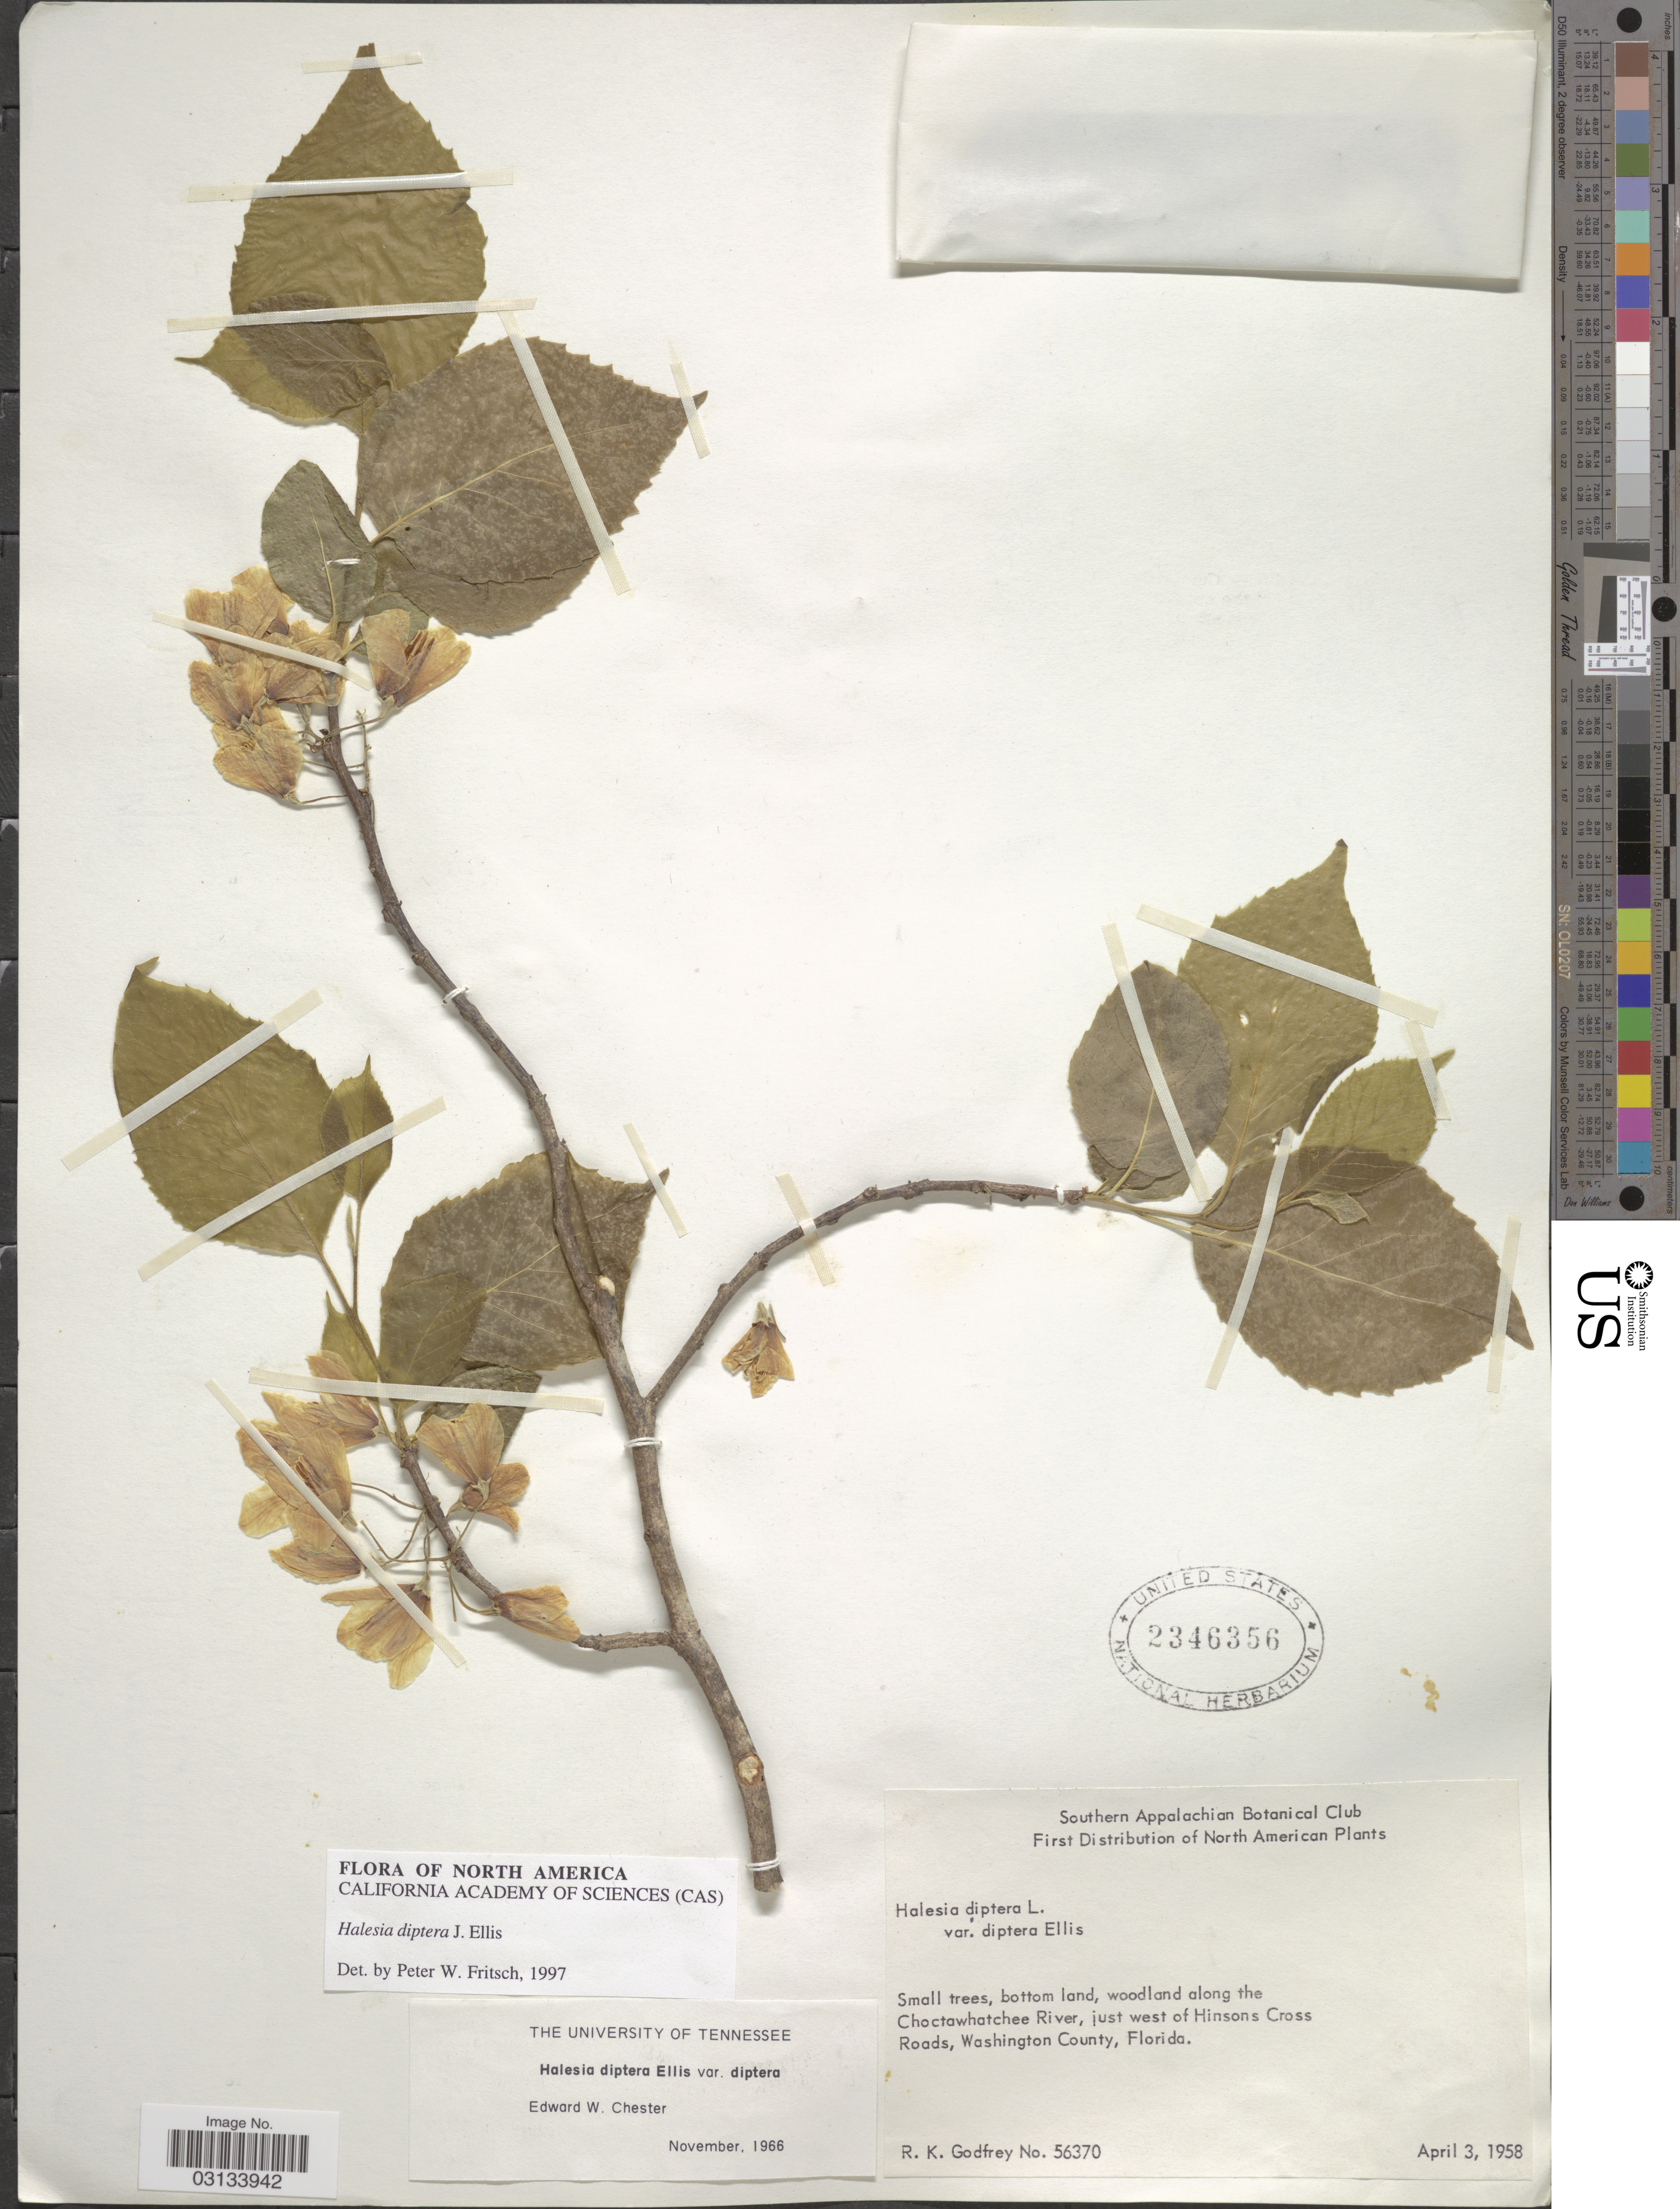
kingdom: Plantae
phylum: Tracheophyta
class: Magnoliopsida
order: Ericales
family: Styracaceae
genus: Halesia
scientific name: Halesia diptera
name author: J. Ellis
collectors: R. K. Godfrey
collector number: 56370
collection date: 1958-04-03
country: United States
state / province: Florida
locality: Woodland along the Choctawhatchee River, just west of Hinsons Cross Roads, Washington County.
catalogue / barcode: US 2346356